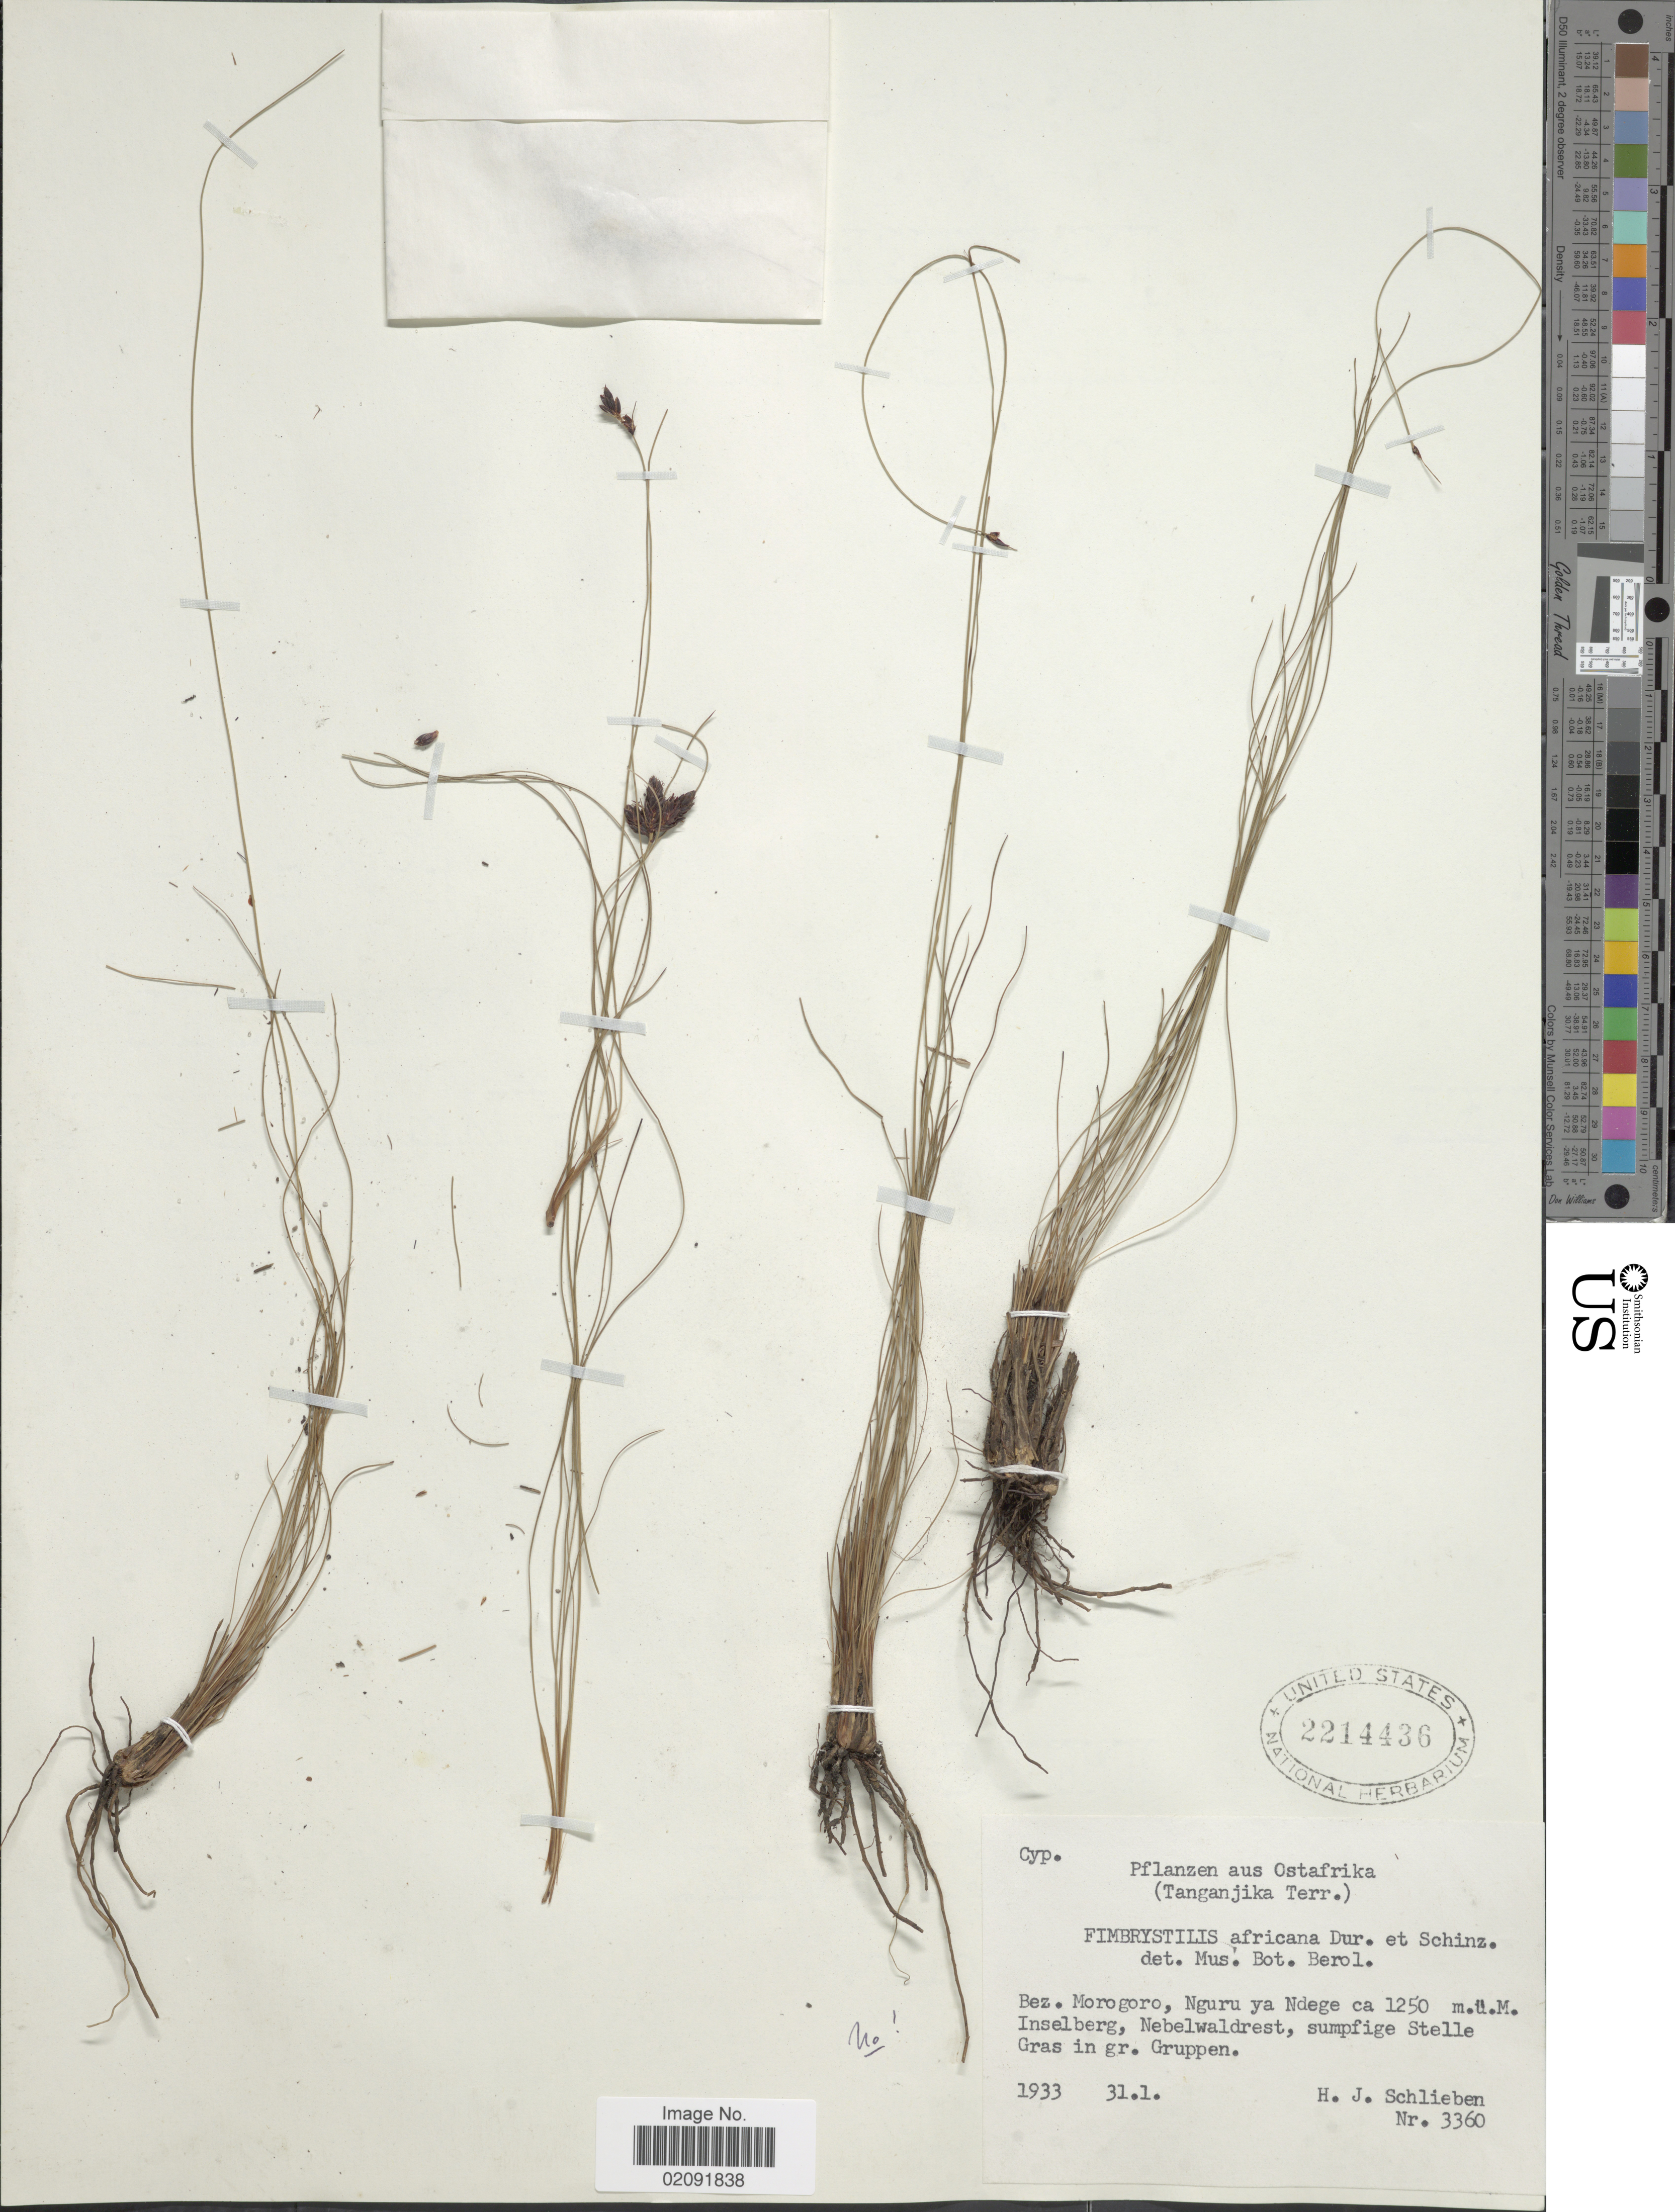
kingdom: Plantae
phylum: Tracheophyta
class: Liliopsida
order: Poales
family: Cyperaceae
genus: Bulbostylis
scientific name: Bulbostylis atrosanguinea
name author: (Boeckeler) C.B. Clarke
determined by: Strong, Mark T., (BOT), Smithsonian Institution - National Museum of Natural History (UNITED STATES)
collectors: H. J. Schlieben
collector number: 3360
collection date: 1933-01-31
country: Tanzania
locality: Ostafrika (Tangajika Terr.) Bez. Morogoro, Nguru ya Ndege, Inselberg, Nebelwaldrest, sumpfige Stelle Gras in gr. Gruppen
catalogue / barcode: US 2214436